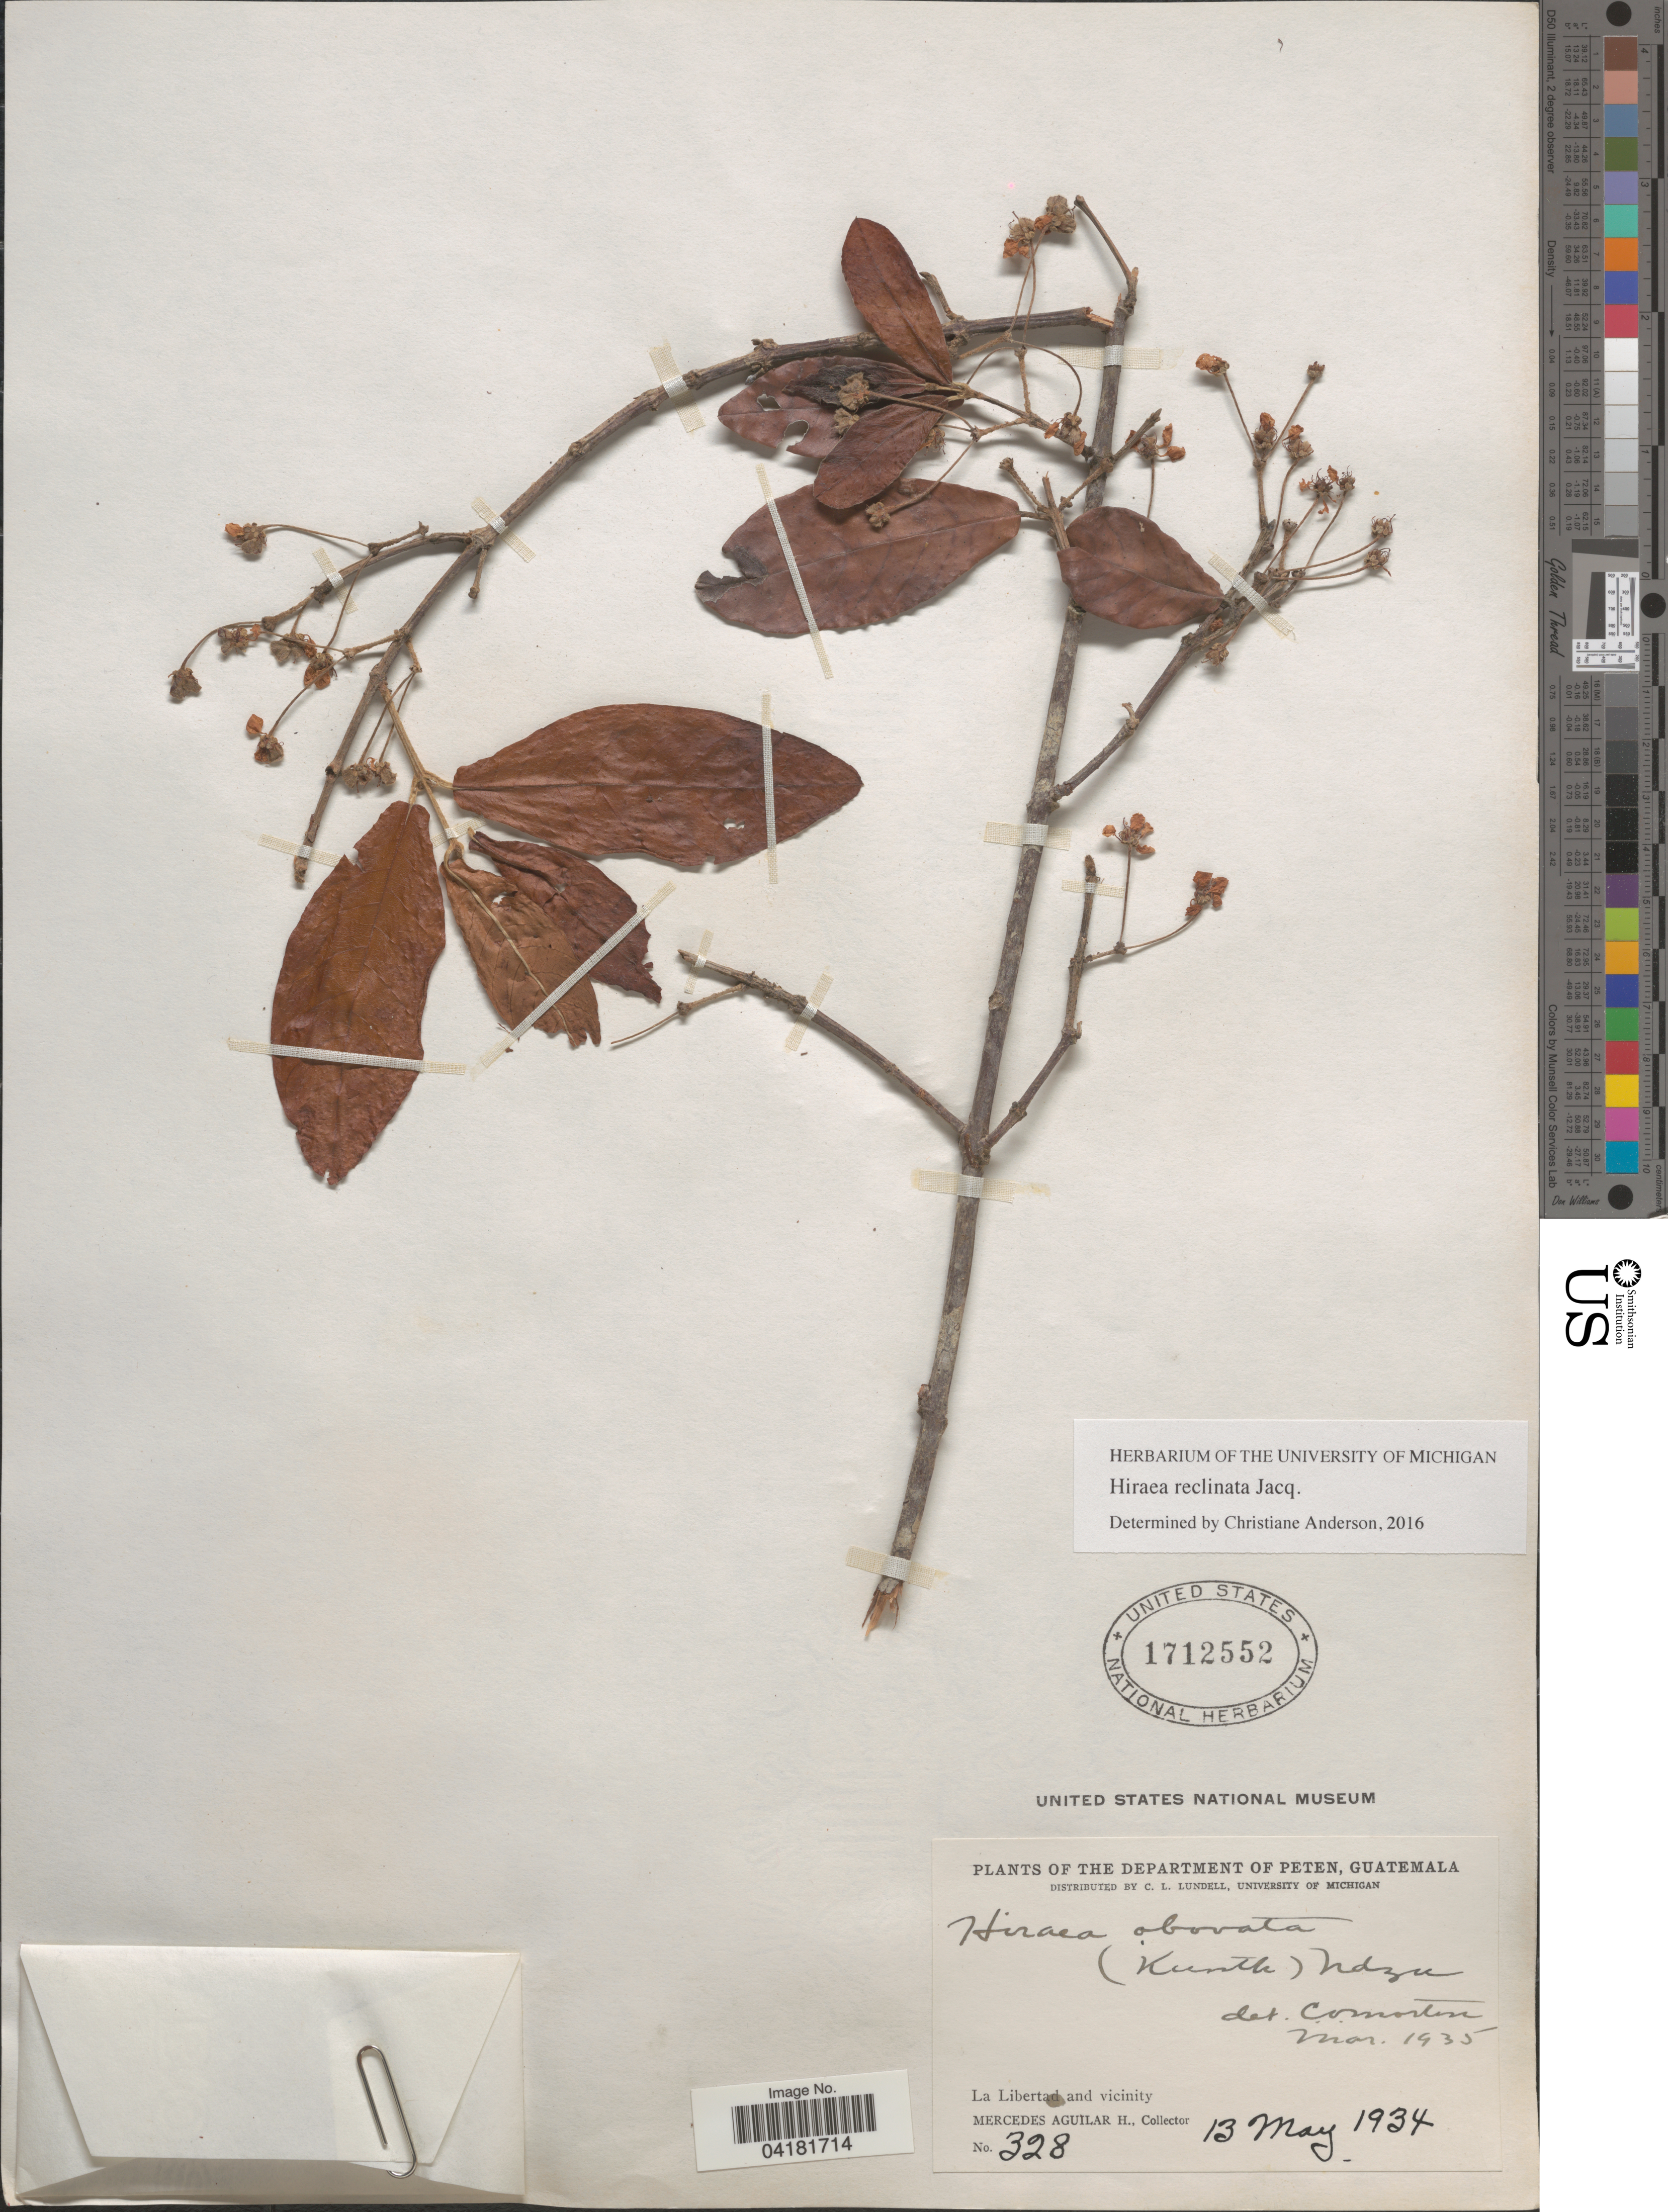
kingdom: Plantae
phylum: Tracheophyta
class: Magnoliopsida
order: Malpighiales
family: Malpighiaceae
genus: Hiraea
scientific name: Hiraea reclinata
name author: Jacq.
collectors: M. Aguilar H.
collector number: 328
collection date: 1934-05-13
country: Guatemala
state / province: El Peten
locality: Department of Peten. La Libertad and vicinity.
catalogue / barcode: US 1712552